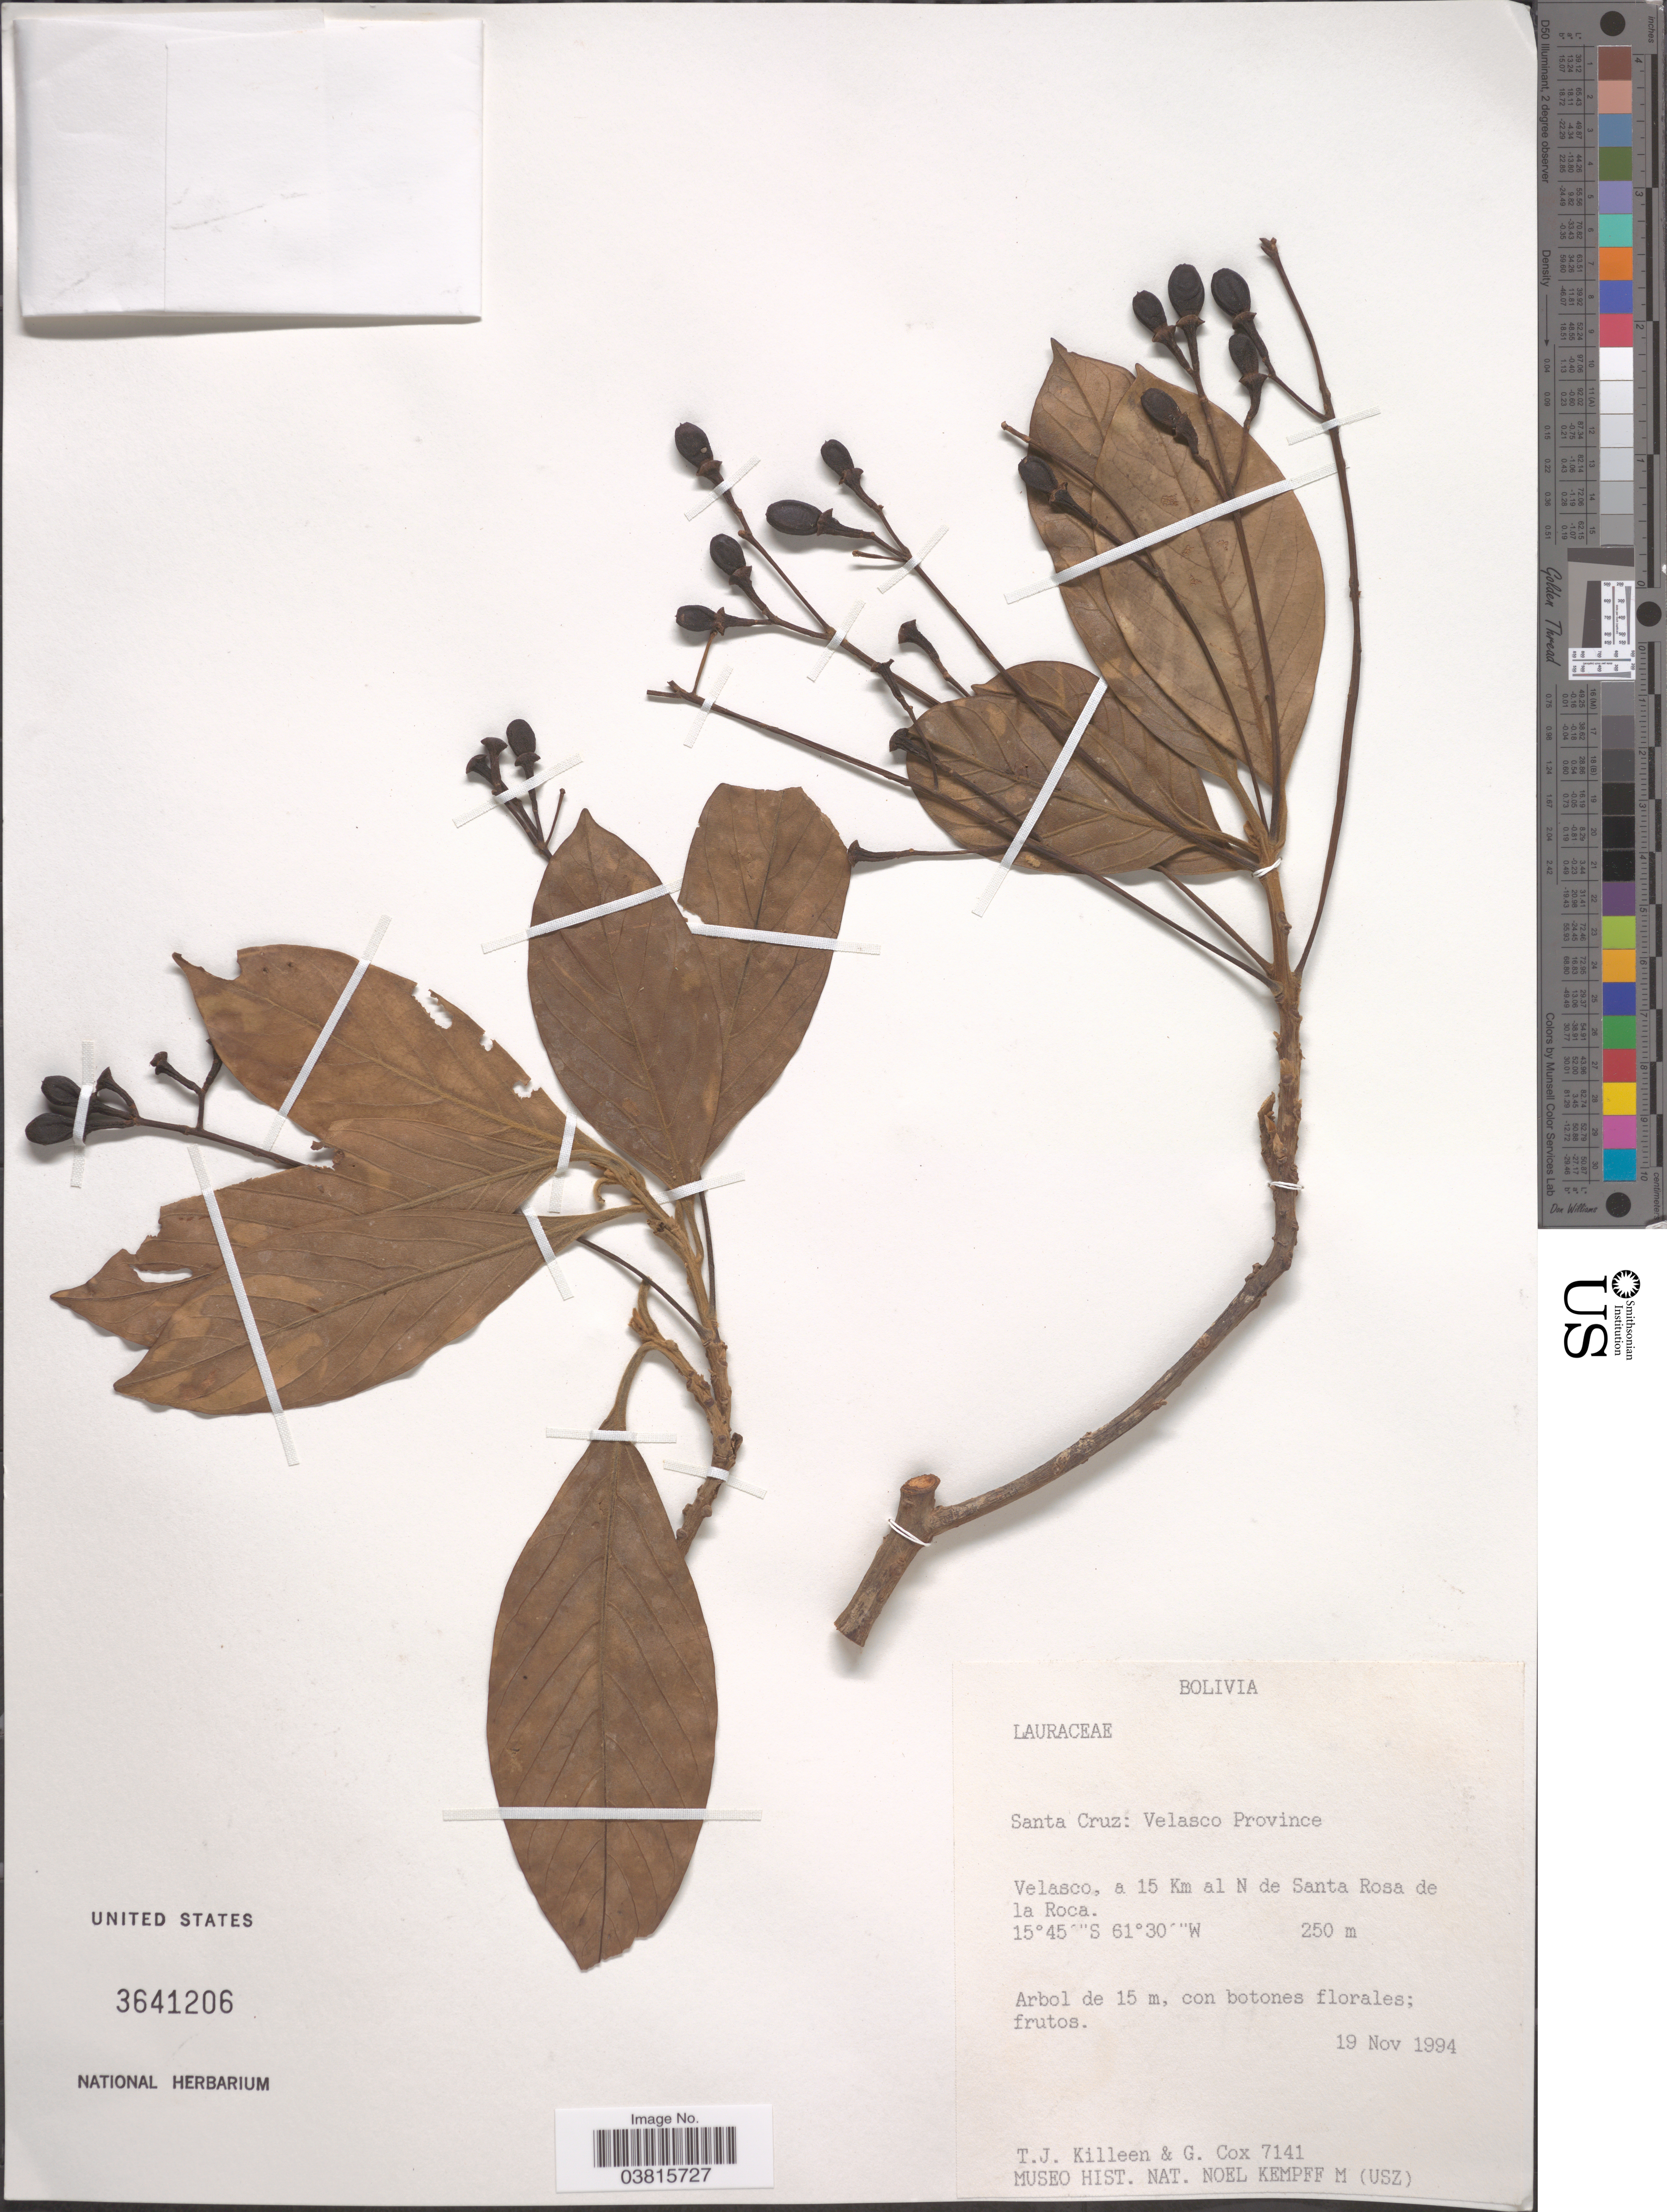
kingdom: Plantae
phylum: Tracheophyta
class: Magnoliopsida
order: Laurales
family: Lauraceae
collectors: T. J. Killeen & G. Cox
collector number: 7141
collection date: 1994-11-19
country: Bolivia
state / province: Santa Cruz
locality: Velasco Province. Velasco, a 15 Km al N de Santa Rosa de la Roca.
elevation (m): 250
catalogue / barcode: US 3641206